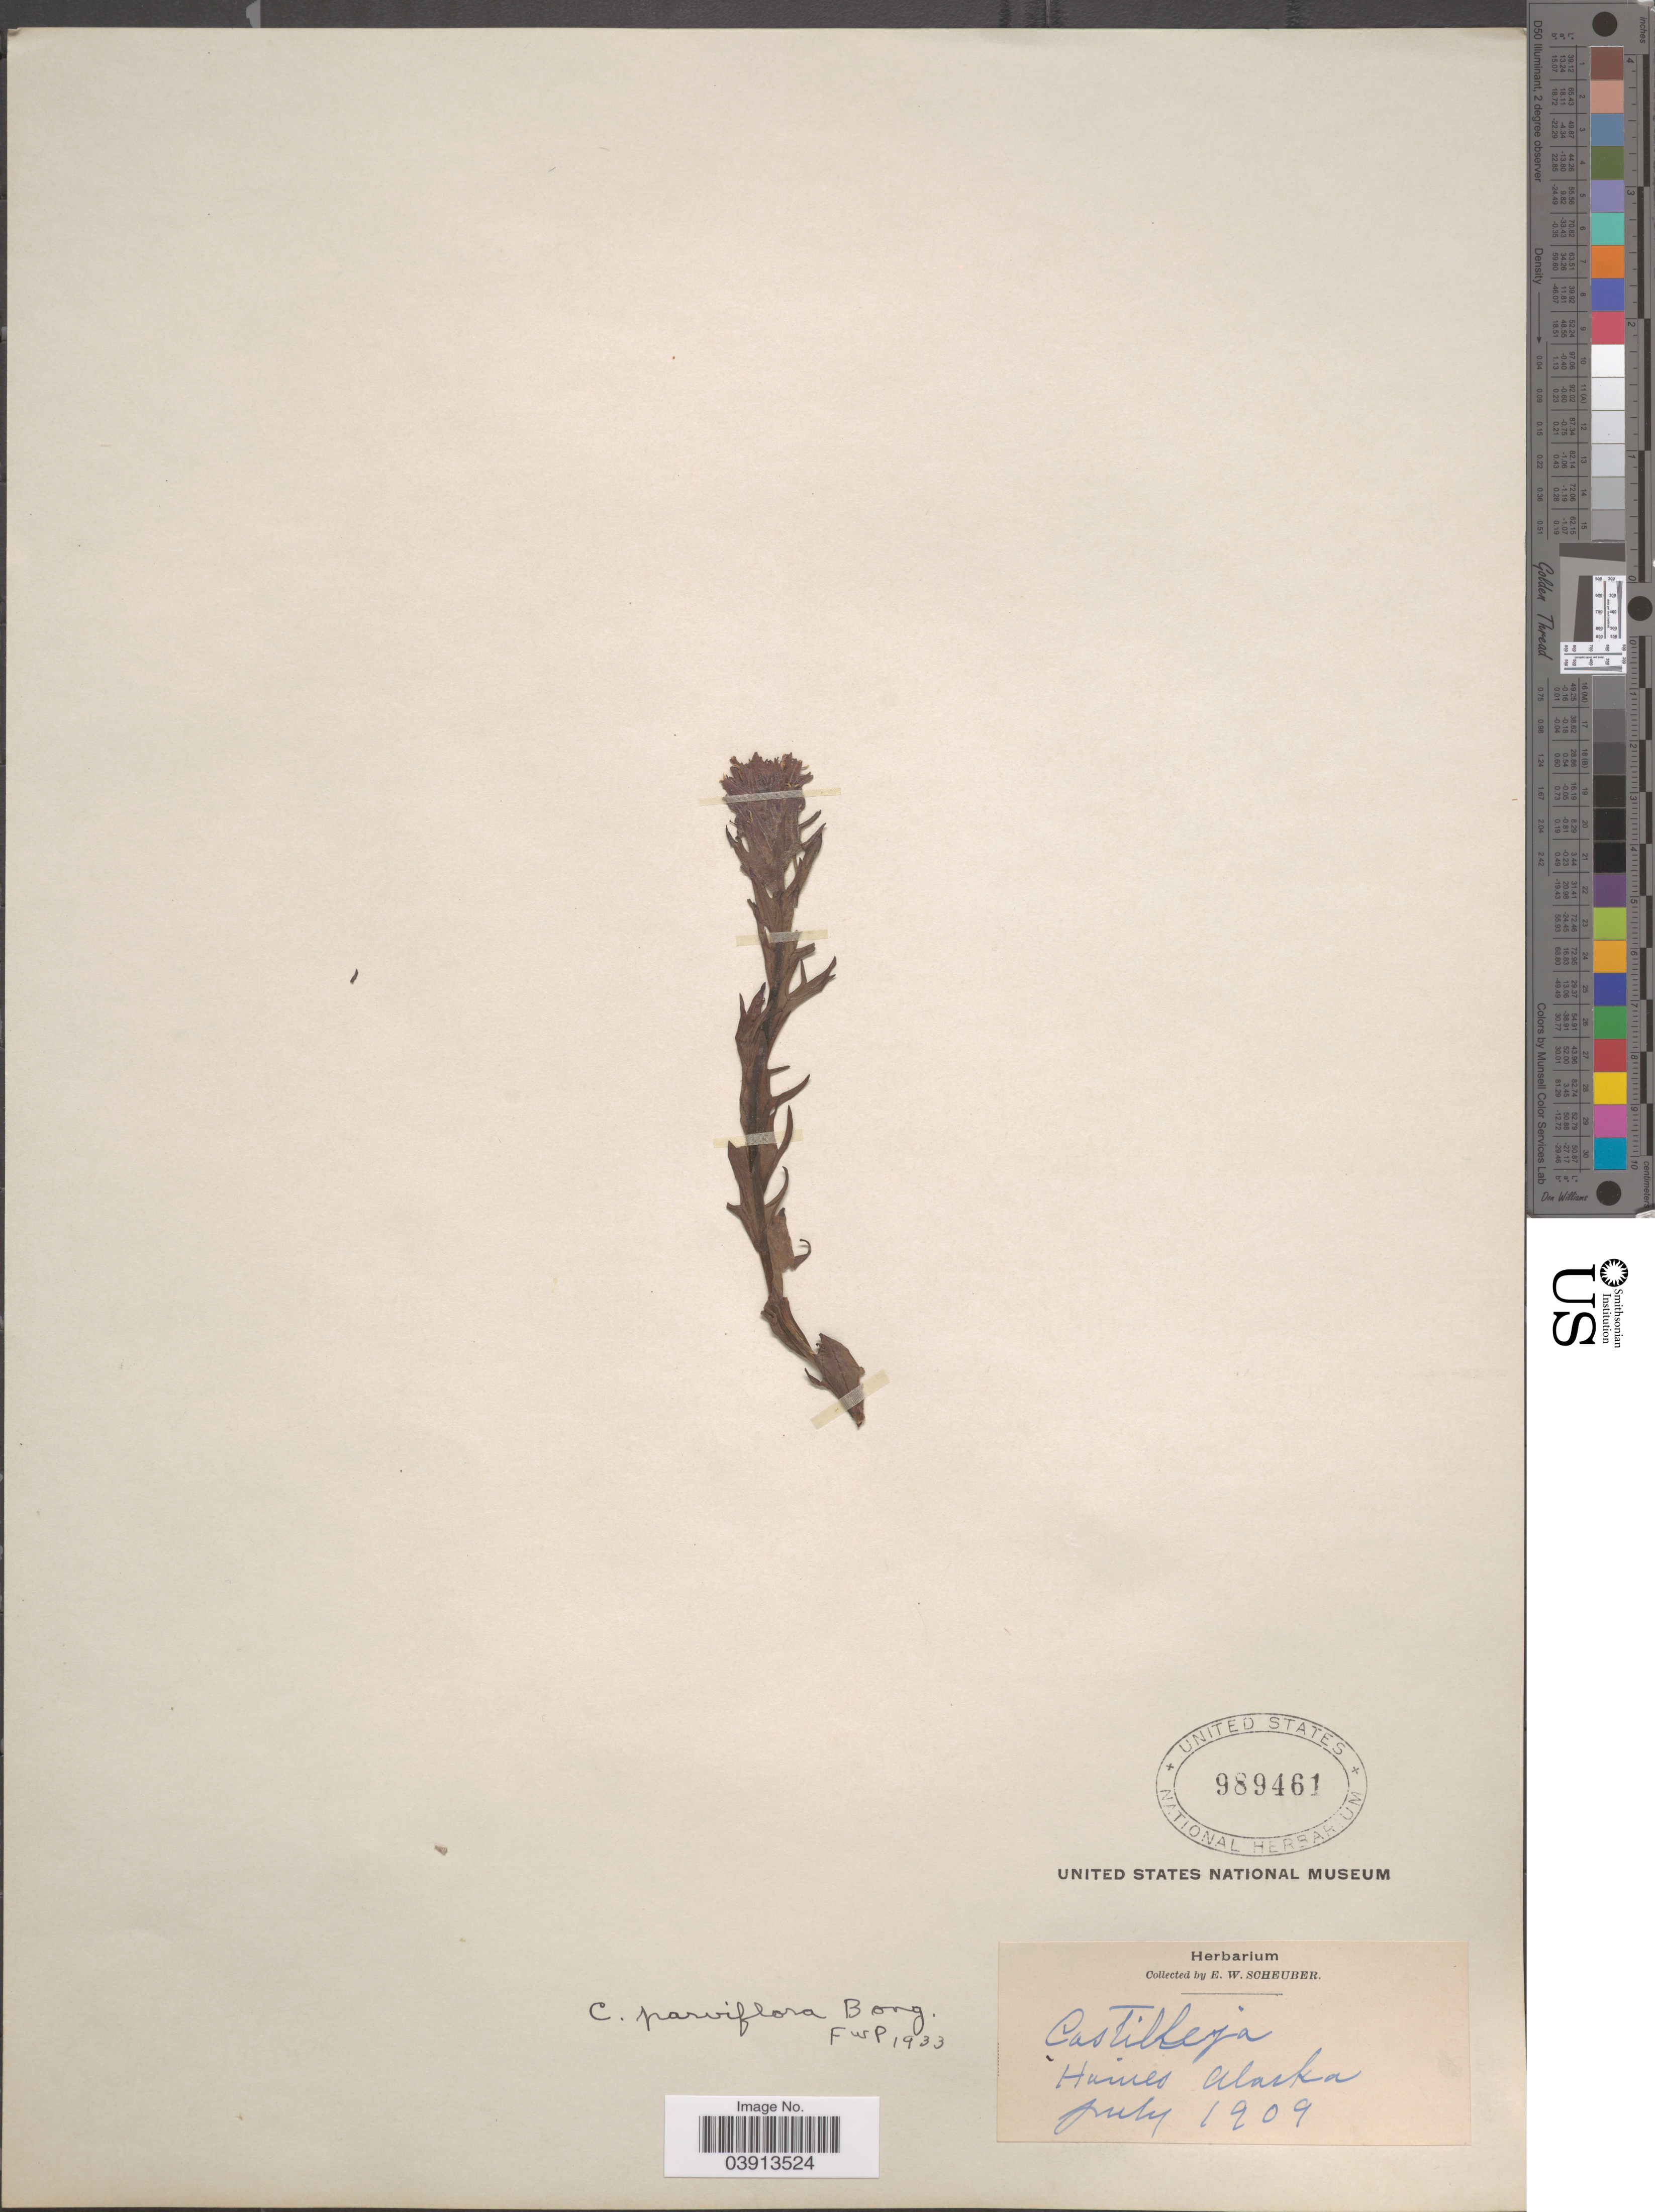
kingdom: Plantae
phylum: Tracheophyta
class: Magnoliopsida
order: Lamiales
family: Orobanchaceae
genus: Castilleja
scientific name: Castilleja parviflora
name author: Bong.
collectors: E. Scheuber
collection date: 1909-06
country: United States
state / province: Alaska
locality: Haines.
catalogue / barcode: US 989461